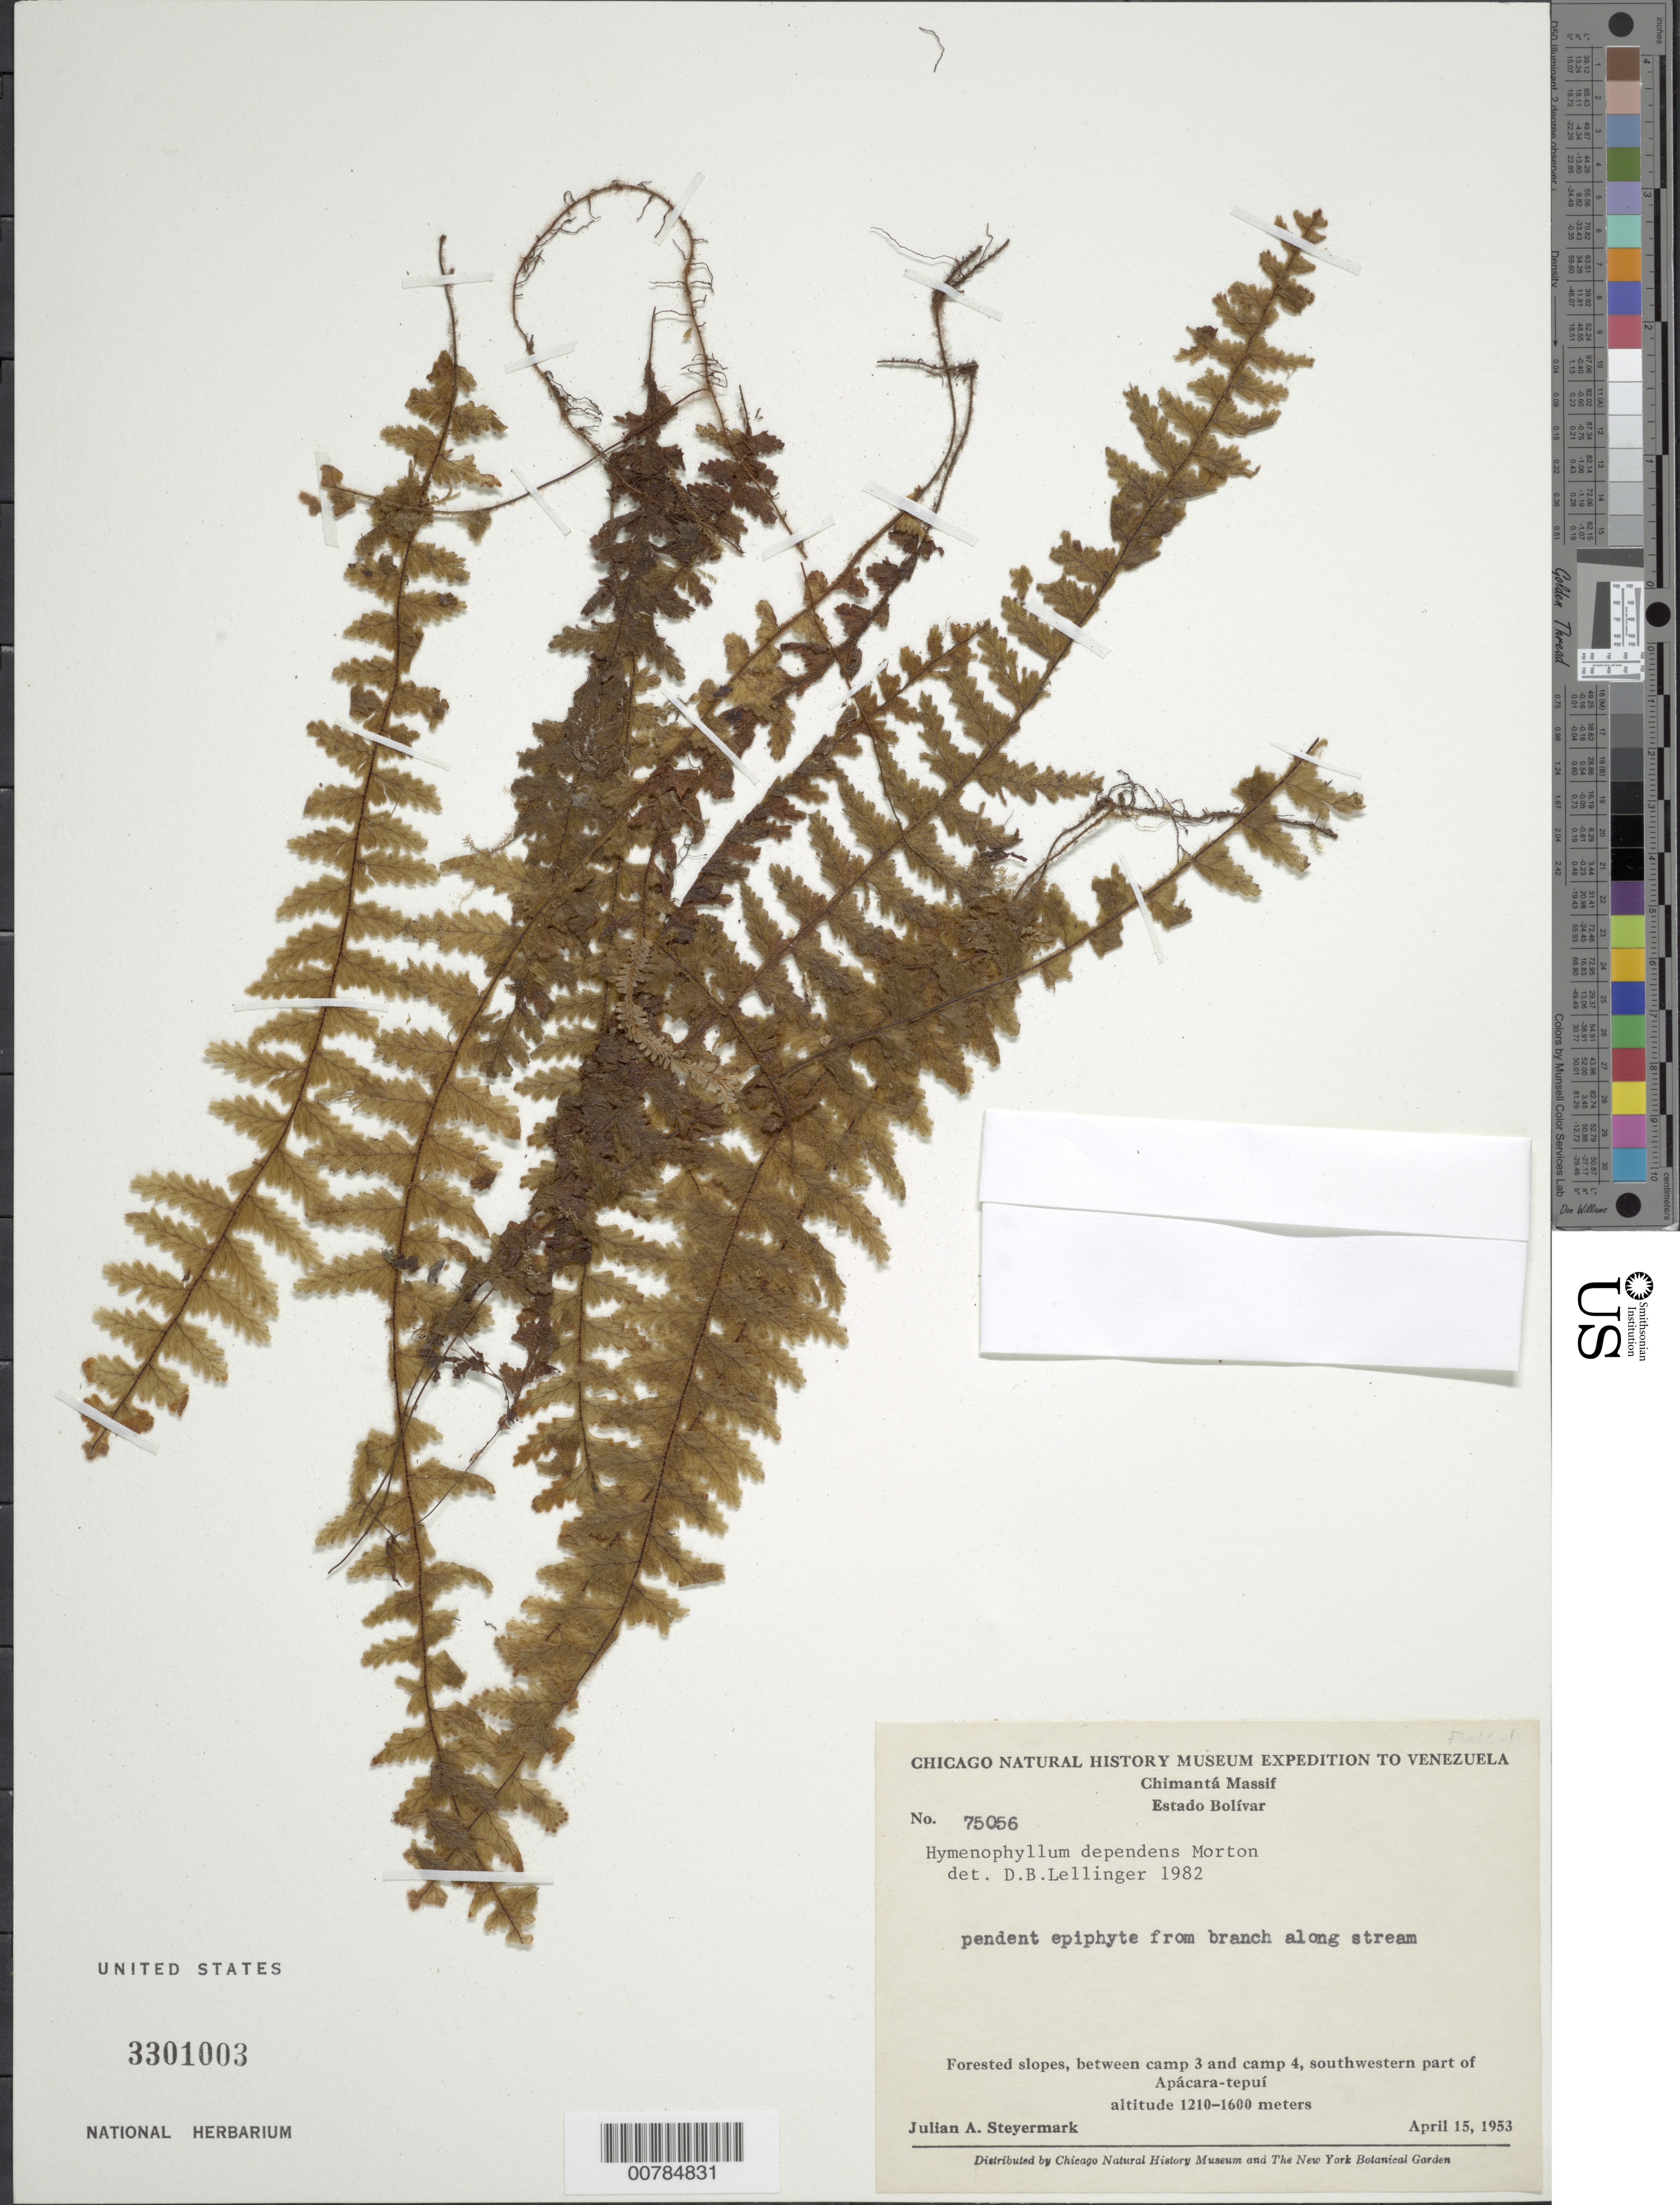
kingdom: Plantae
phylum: Tracheophyta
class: Polypodiopsida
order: Hymenophyllales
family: Hymenophyllaceae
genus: Hymenophyllum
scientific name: Hymenophyllum dependens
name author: C.V. Morton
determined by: Lellinger, David B., (BOT), Smithsonian Institution - National Museum of Natural History (UNITED STATES)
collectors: J. Steyermark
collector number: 75056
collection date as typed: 15-Apr-53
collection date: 1953-04-15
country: Venezuela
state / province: Bolívar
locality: Chimantá Massif, between camp 3 and camp 4, SW part of Apácara-tepuí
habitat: Forested slopes, on branch along stream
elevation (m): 1210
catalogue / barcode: US 3301003